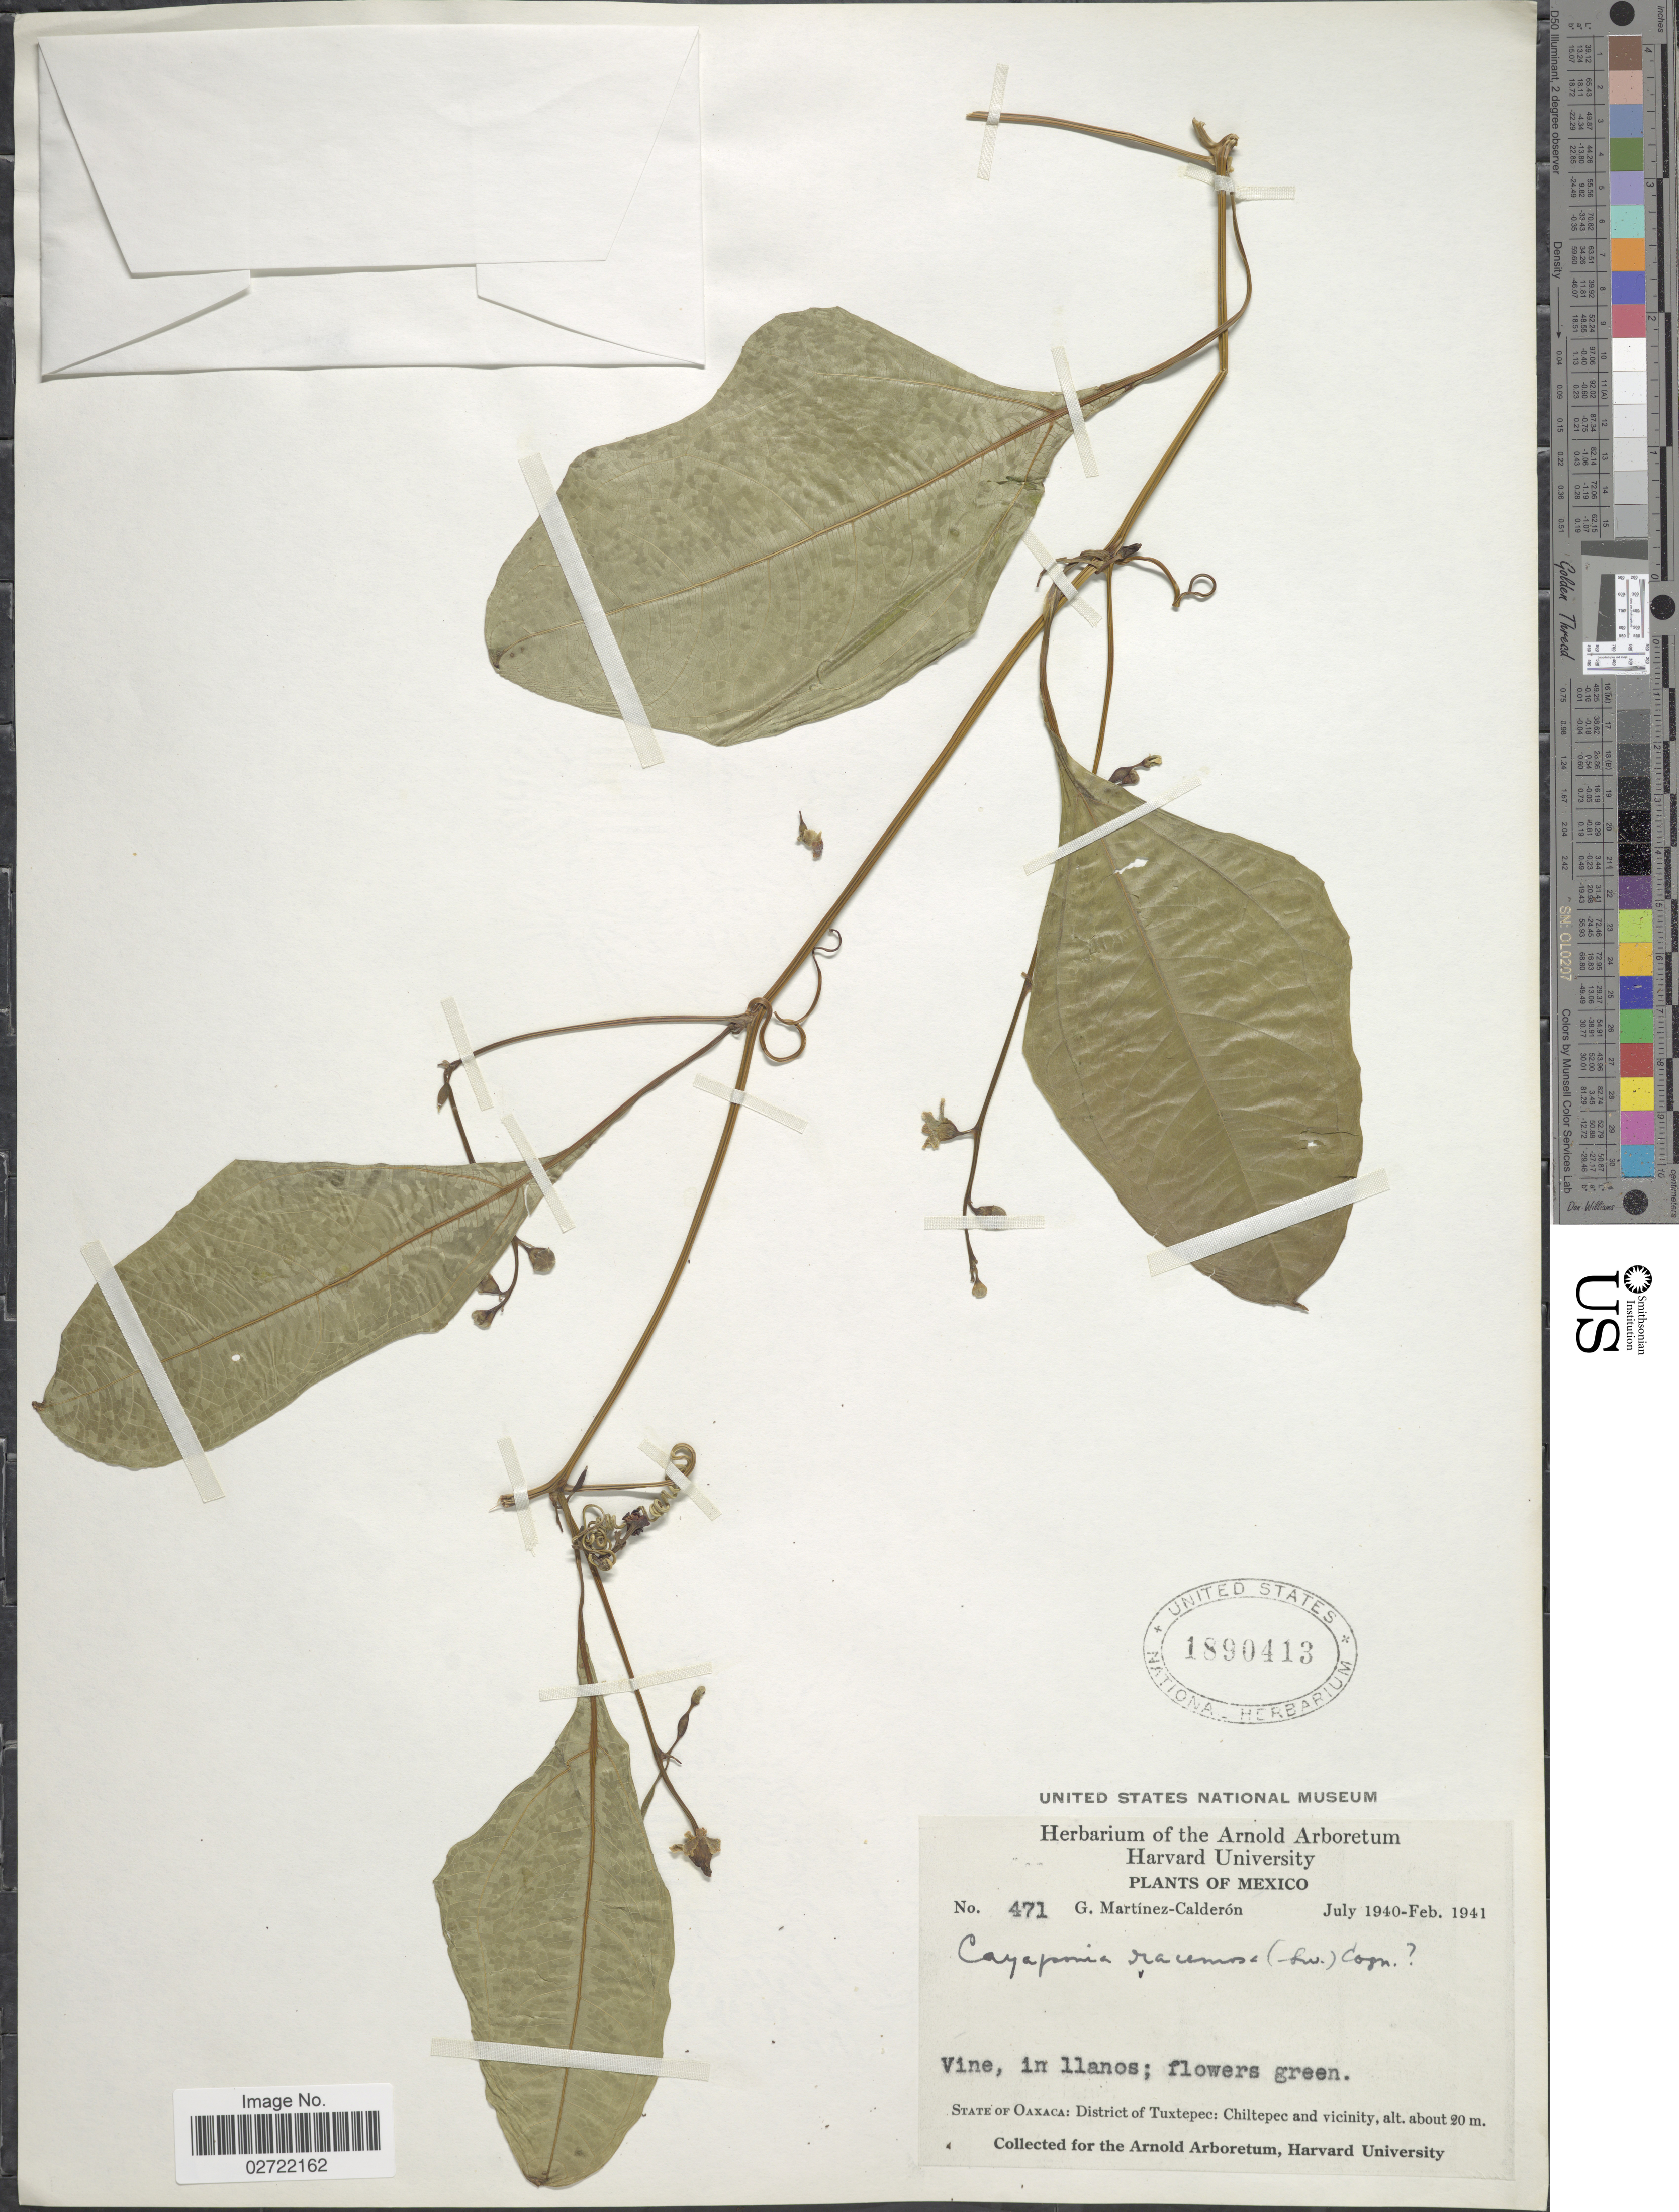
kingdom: Plantae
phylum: Tracheophyta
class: Magnoliopsida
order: Cucurbitales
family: Cucurbitaceae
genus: Cayaponia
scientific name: Cayaponia racemosa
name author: (Mill.) Cogn.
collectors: G. Martínez Calderón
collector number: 471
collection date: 1940-07/1941-02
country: Mexico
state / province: Oaxaca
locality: District of Tuxtepec: Chiltepec and vicinity.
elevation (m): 20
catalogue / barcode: US 1890413